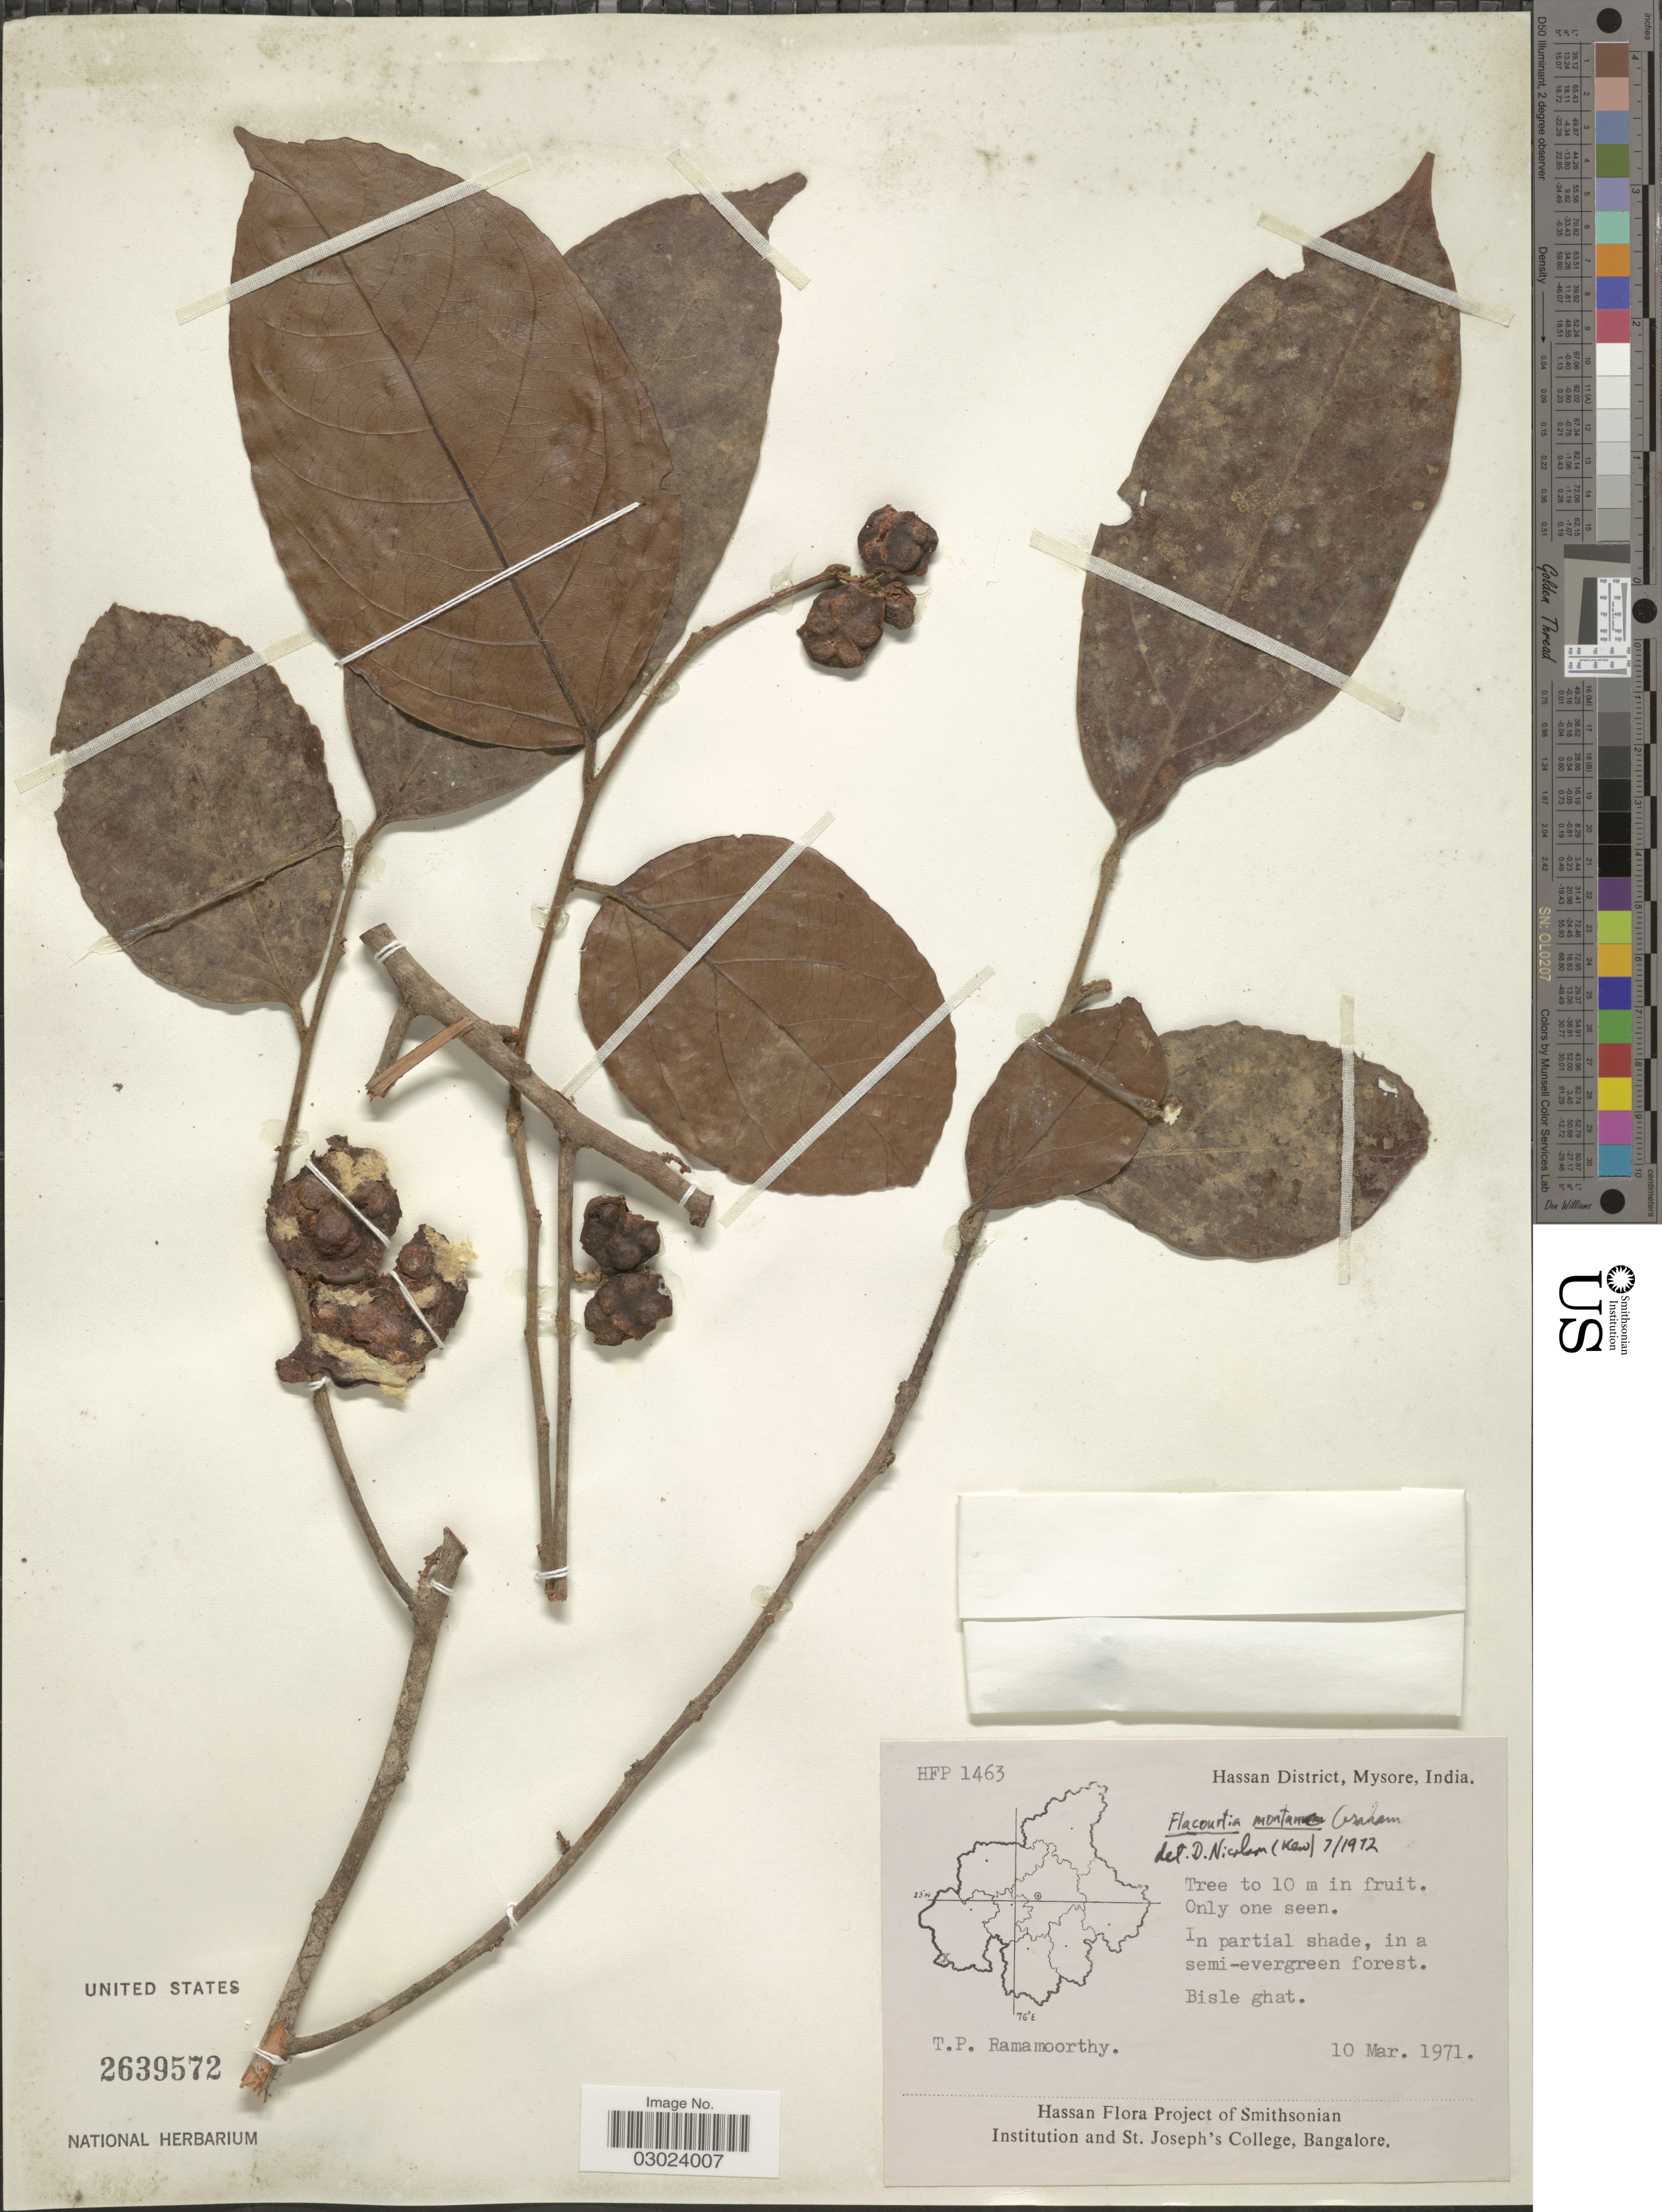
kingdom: Plantae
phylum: Tracheophyta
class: Magnoliopsida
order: Malpighiales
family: Salicaceae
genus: Flacourtia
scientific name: Flacourtia montana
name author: Graham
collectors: T. P. Ramamoorthy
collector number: HFP1463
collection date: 1971-03-10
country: India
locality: Hassan District, Mysore. Bisle ghat.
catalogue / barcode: US 2639572